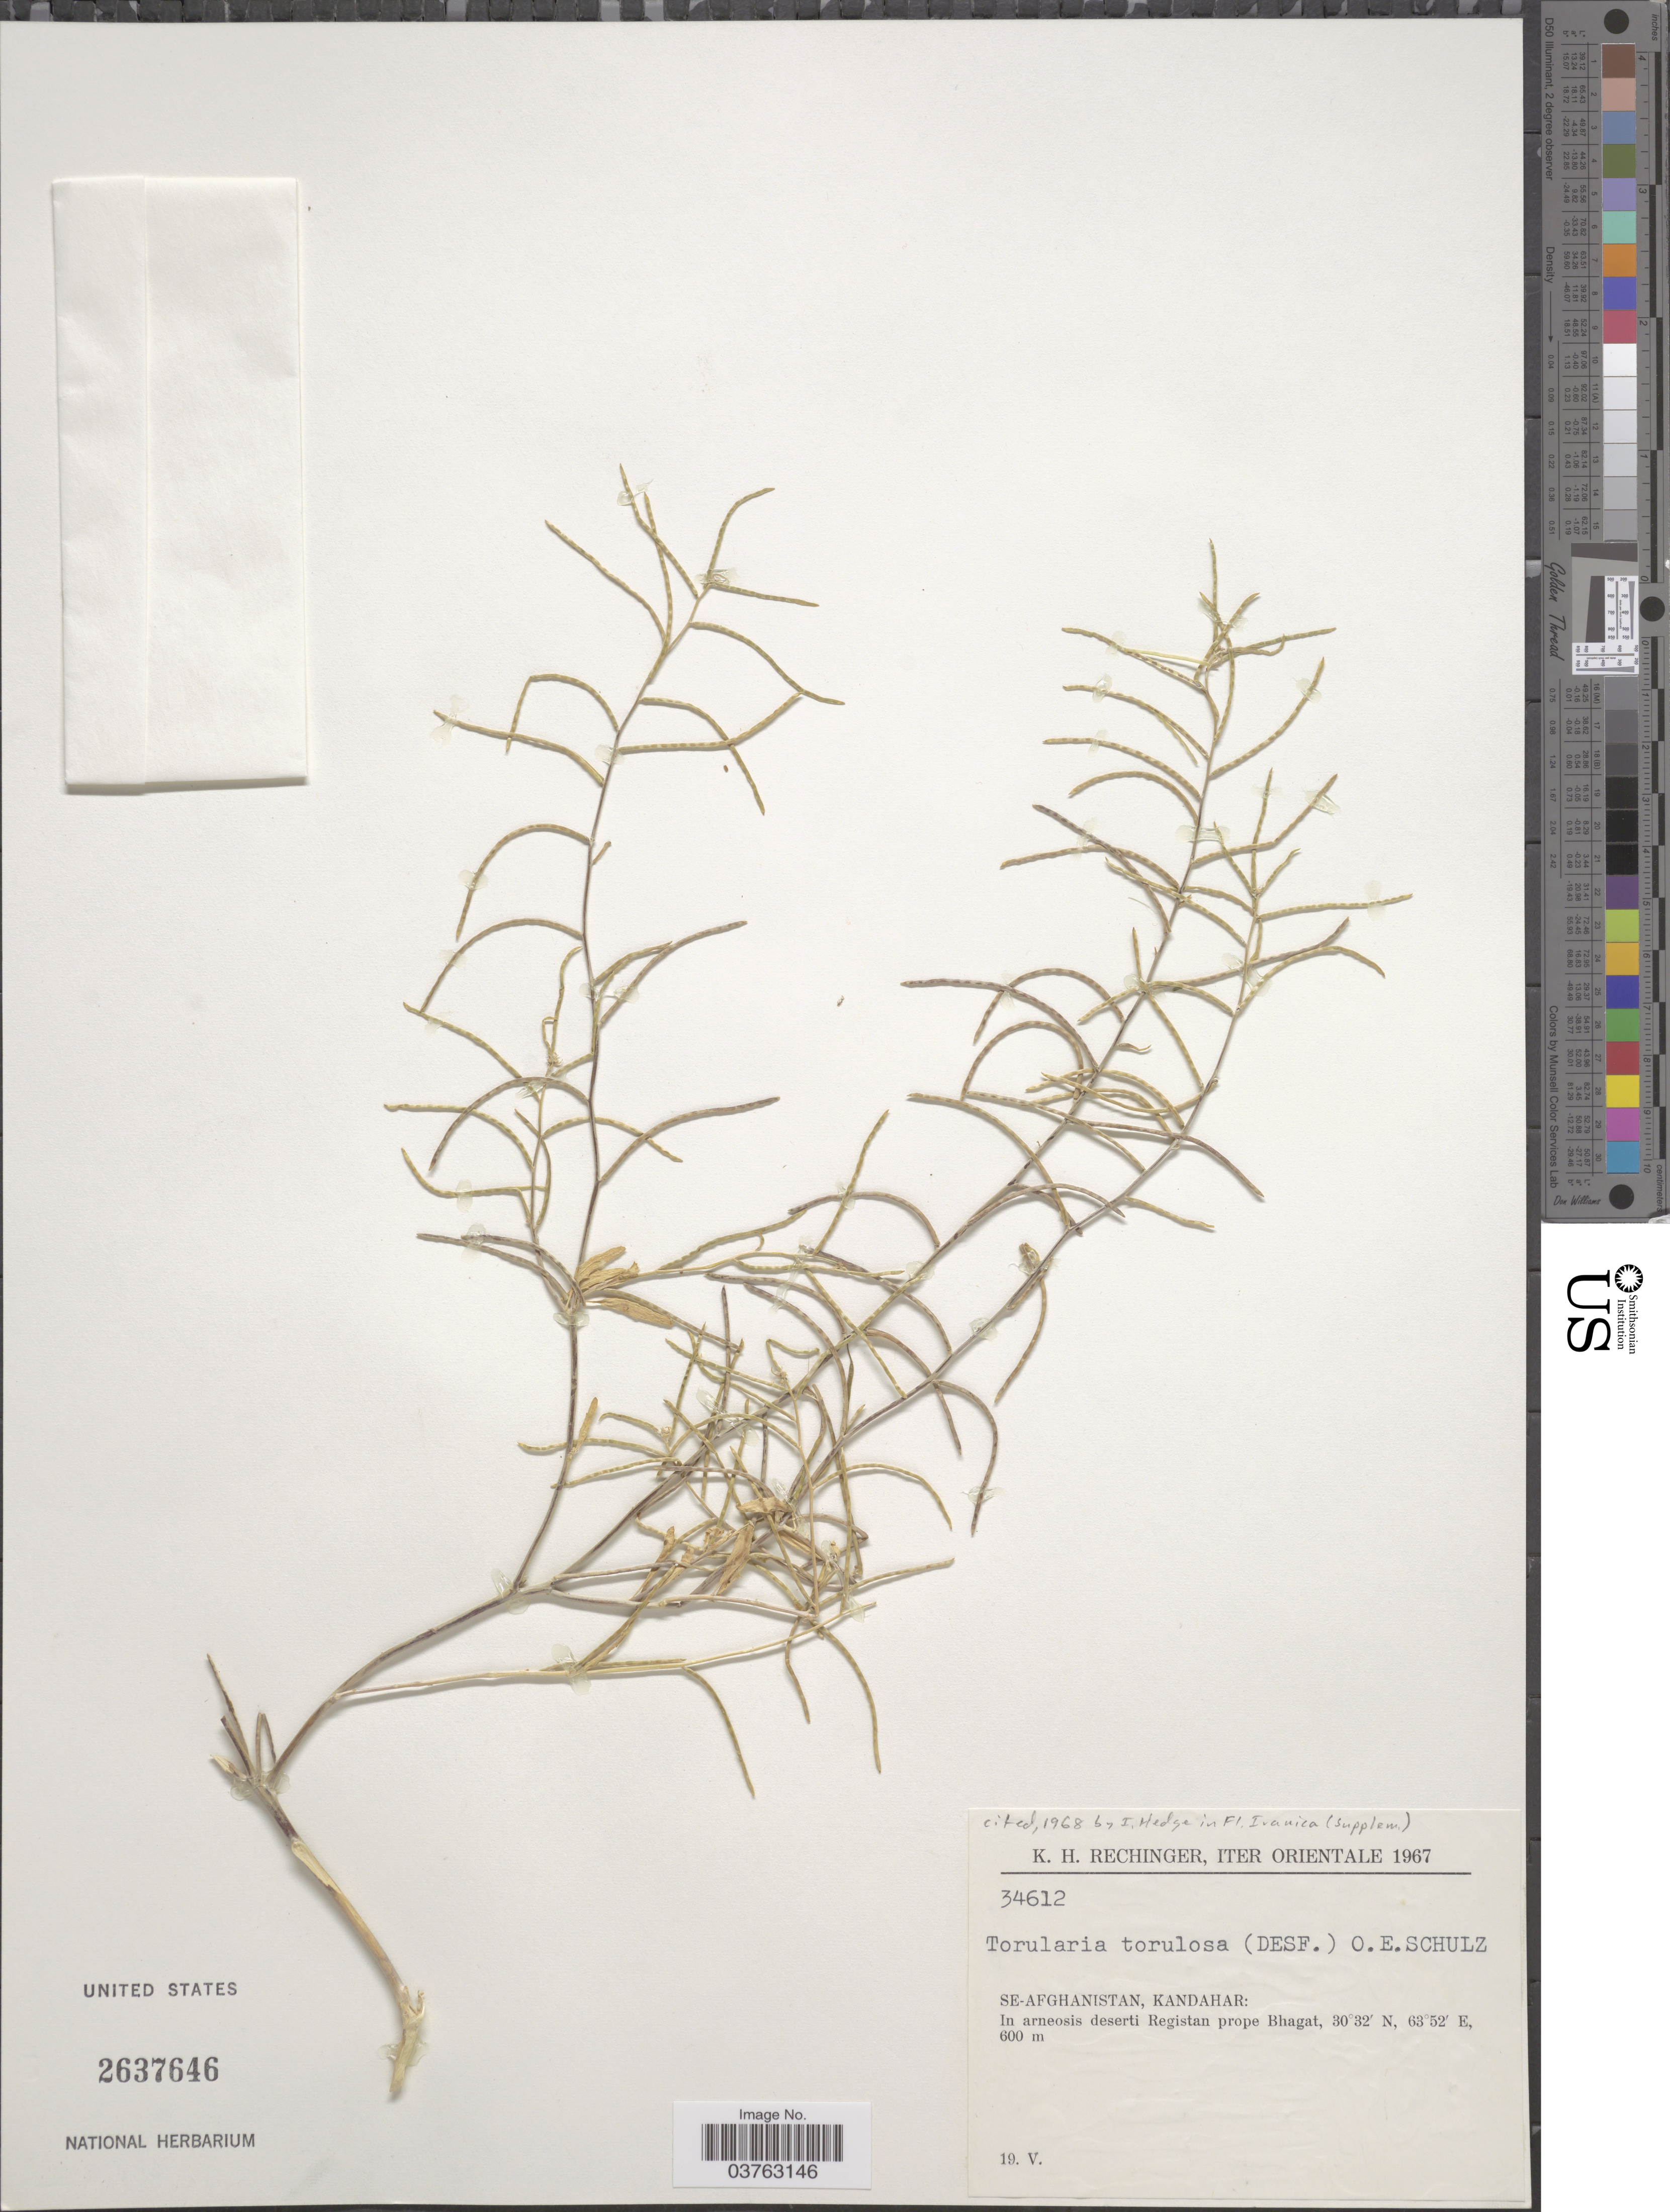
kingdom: Plantae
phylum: Tracheophyta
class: Magnoliopsida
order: Brassicales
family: Brassicaceae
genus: Neotorularia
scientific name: Neotorularia torulosa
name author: (Desf.) Hedge & J. Léonard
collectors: K. H. Rechinger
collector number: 34612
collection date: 1967-05-19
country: Afghanistan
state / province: Kandahar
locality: Iter Orientale. SE-Afghanistan: In arneosis deserti Registan prope Bhagat.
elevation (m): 600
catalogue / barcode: US 2637646